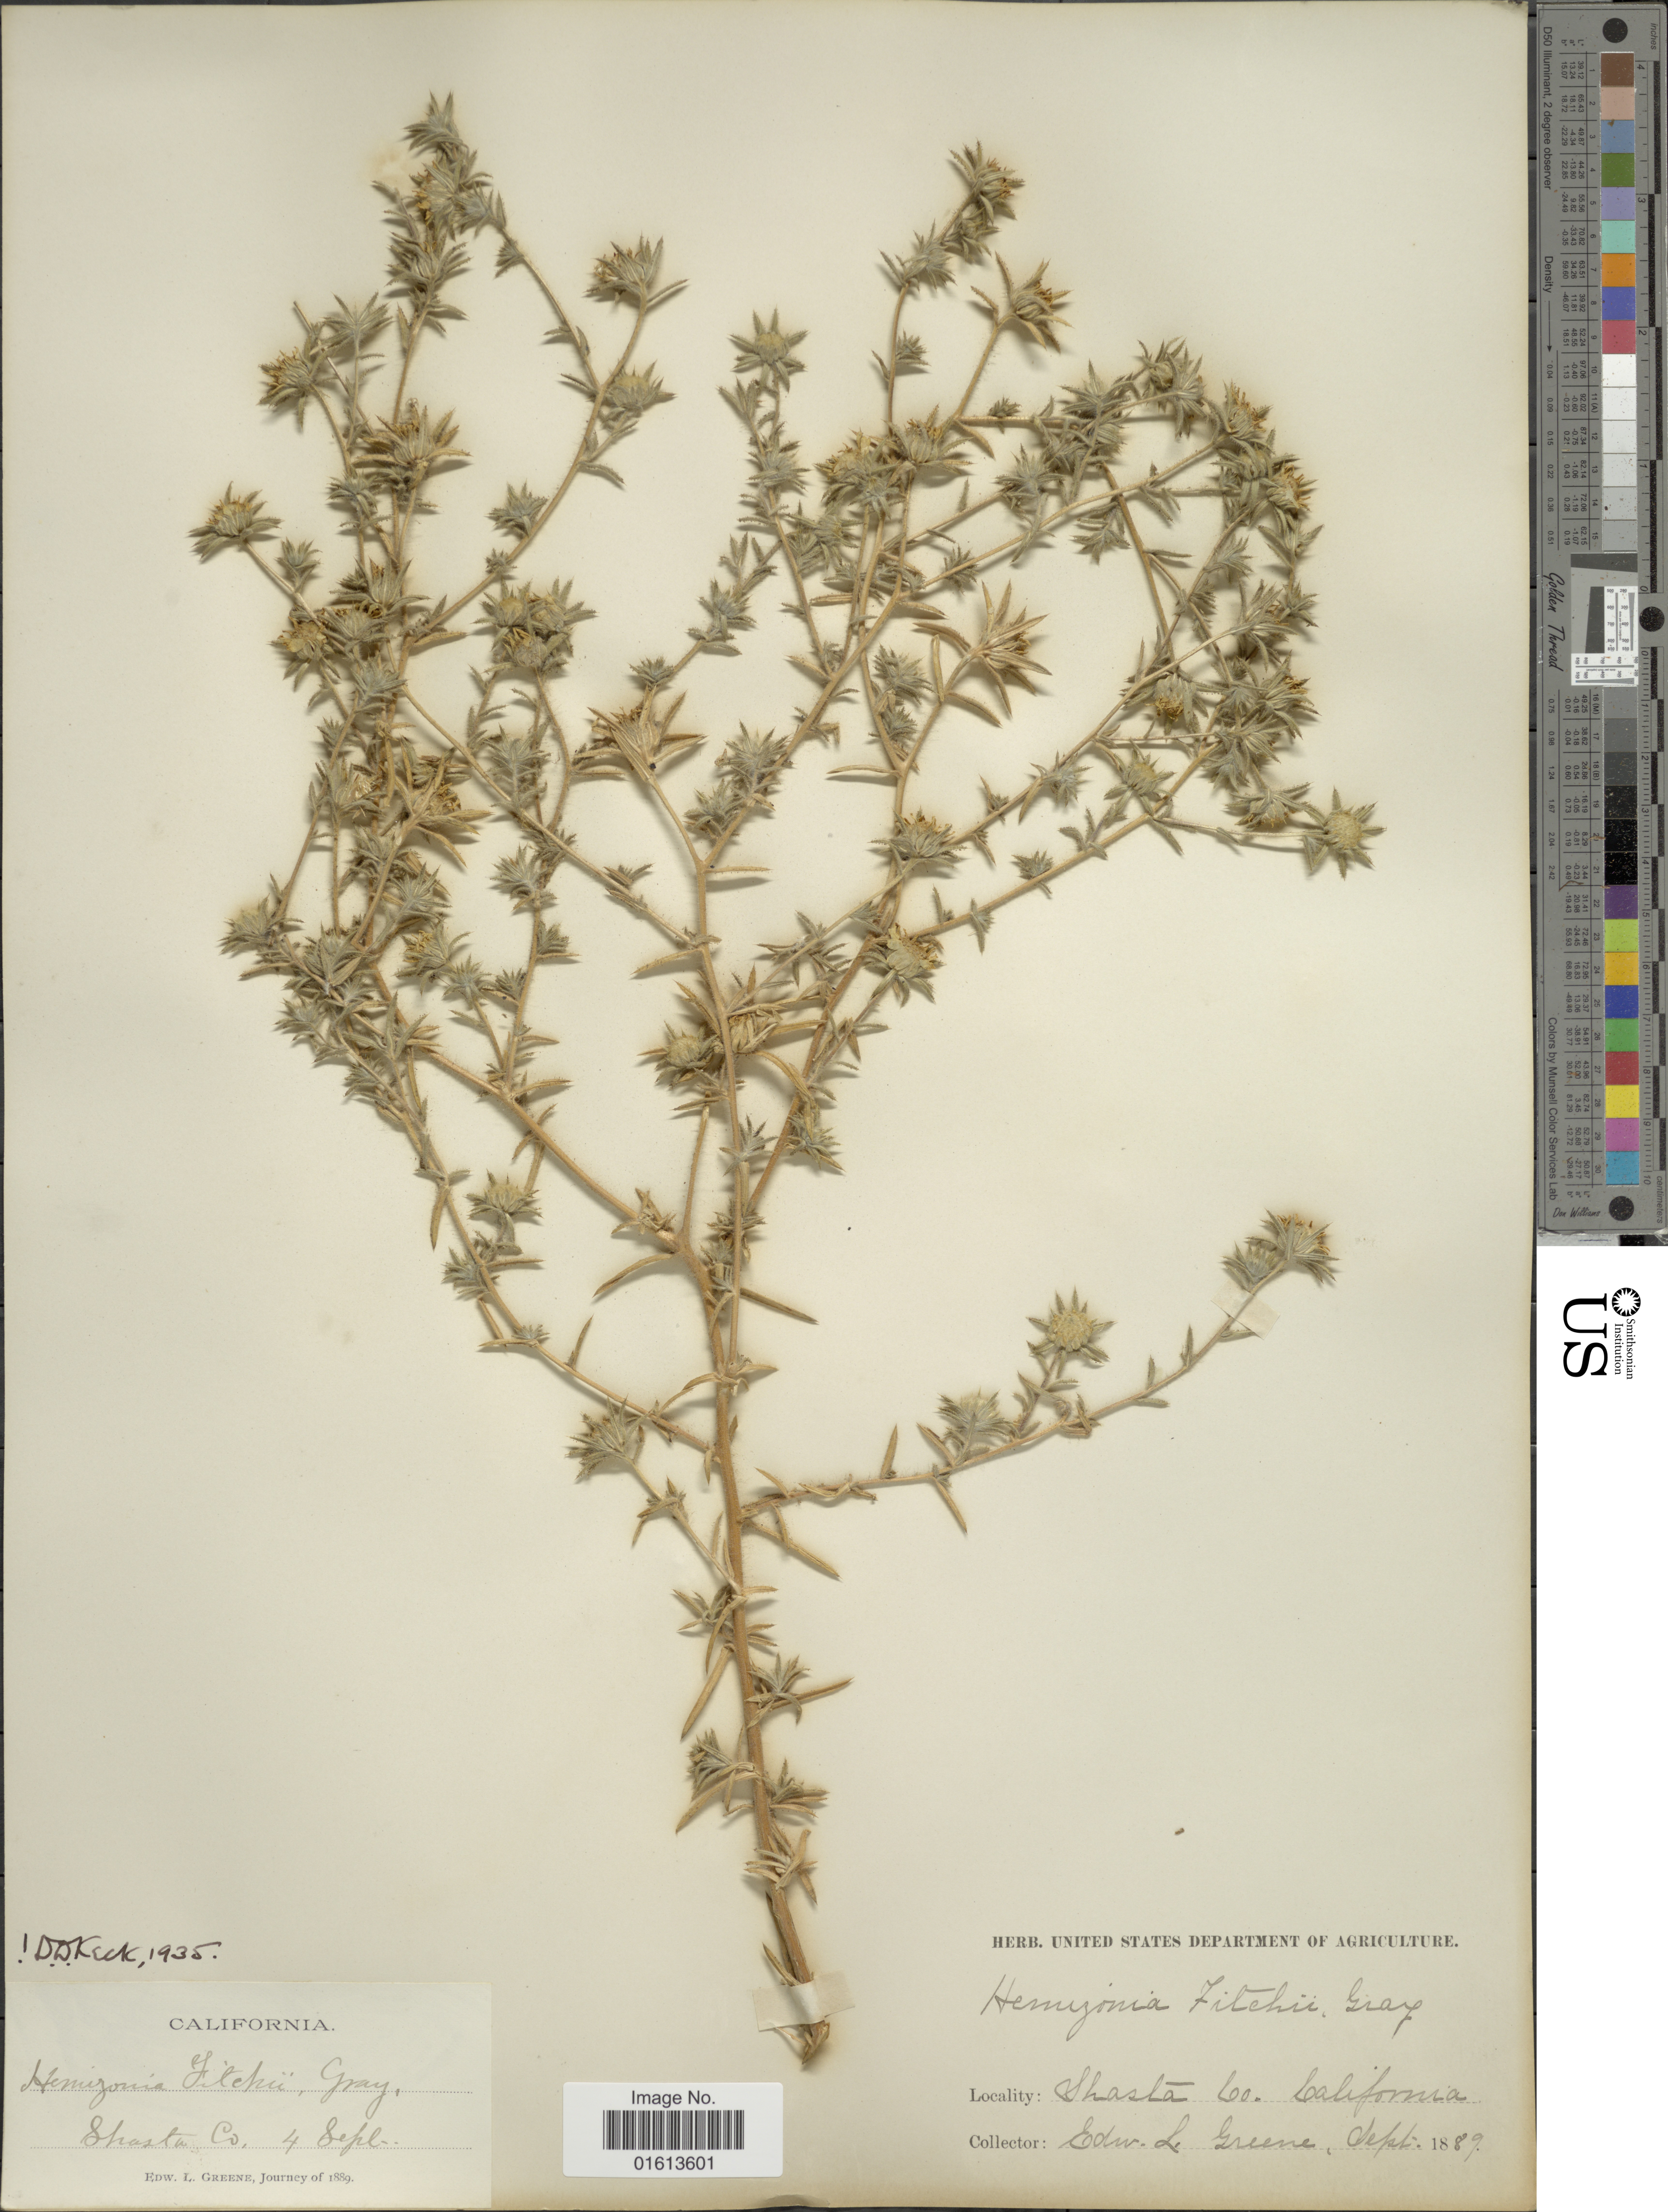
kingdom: Plantae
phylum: Tracheophyta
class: Magnoliopsida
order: Asterales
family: Asteraceae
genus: Centromadia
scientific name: Centromadia fitchii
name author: (A. Gray) Greene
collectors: E. L. Greene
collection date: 1889-09-04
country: United States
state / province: California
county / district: Shasta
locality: Shasta Co. California.